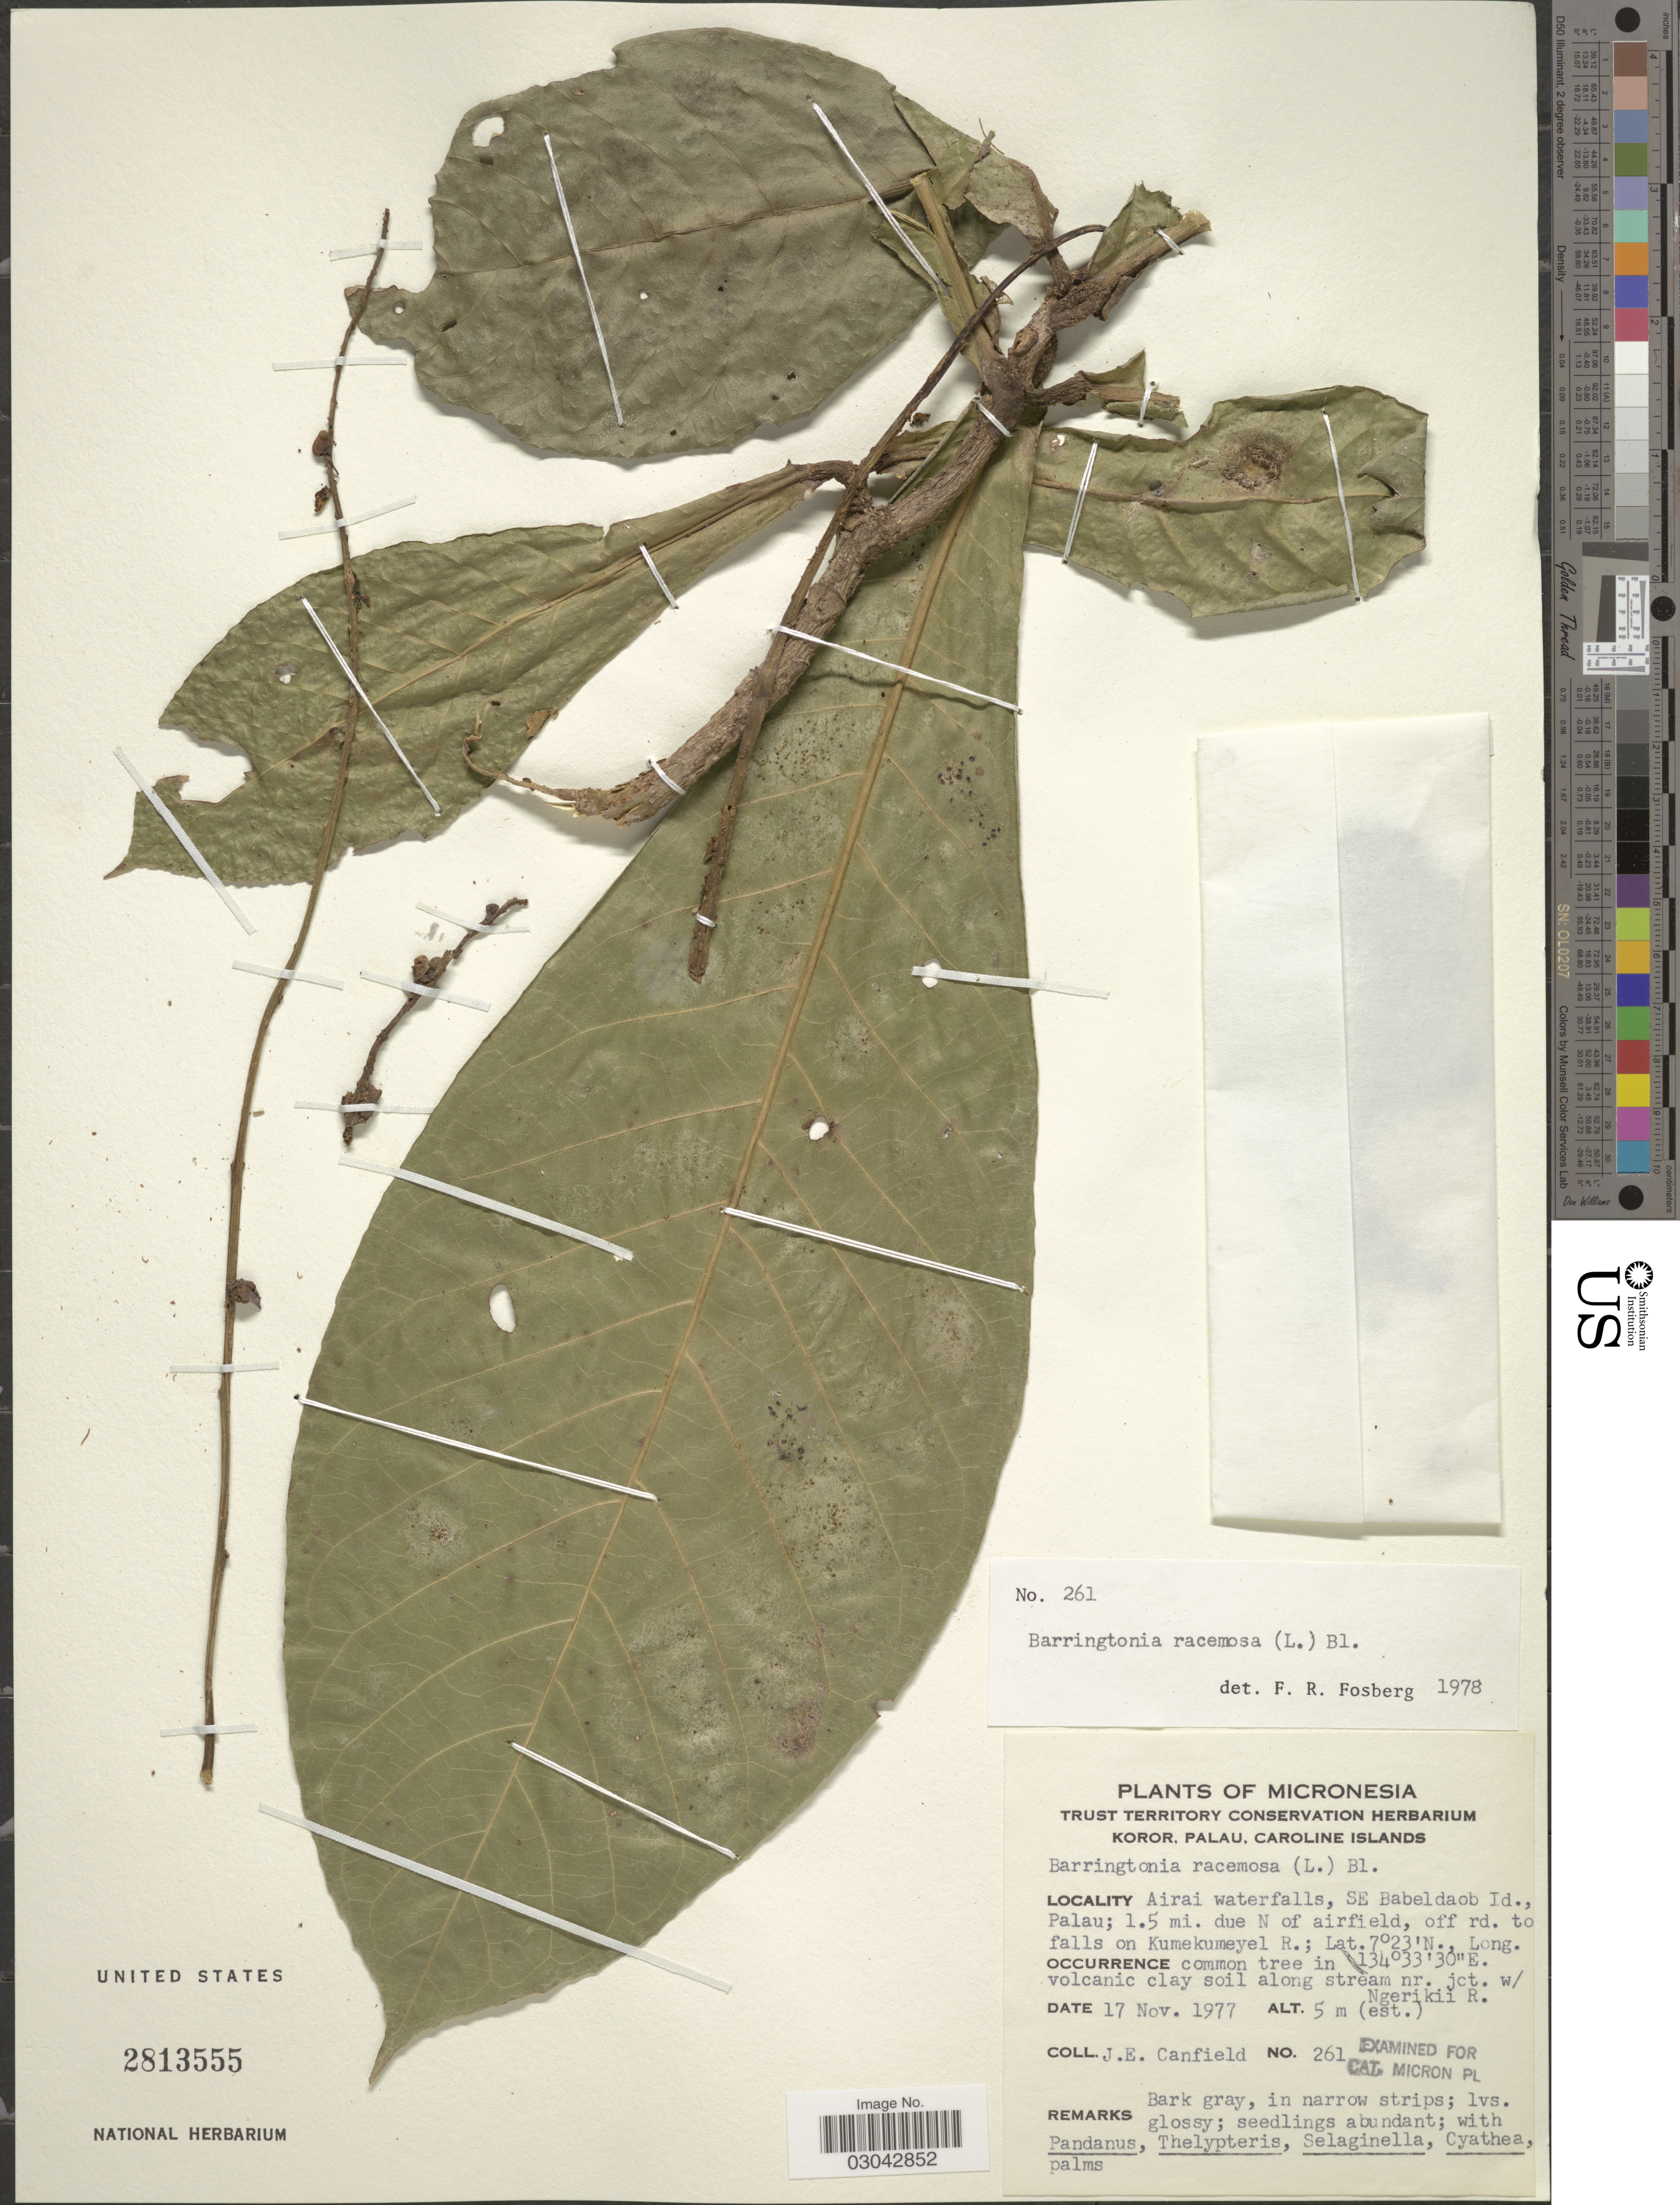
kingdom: Plantae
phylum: Tracheophyta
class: Magnoliopsida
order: Ericales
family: Lecythidaceae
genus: Barringtonia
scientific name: Barringtonia racemosa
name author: (L.) Spreng.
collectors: J. E. Canfield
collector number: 261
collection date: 1977-11-17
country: Palau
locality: Micronesia. Airai waterfalls, SE Babeldaob Id., Palau; 1.5 mi. due N of airfield, off rd. to falls on Kumekumeyel R. Along stream nr. jct. w/Ngerikii R.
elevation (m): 5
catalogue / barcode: US 2813555